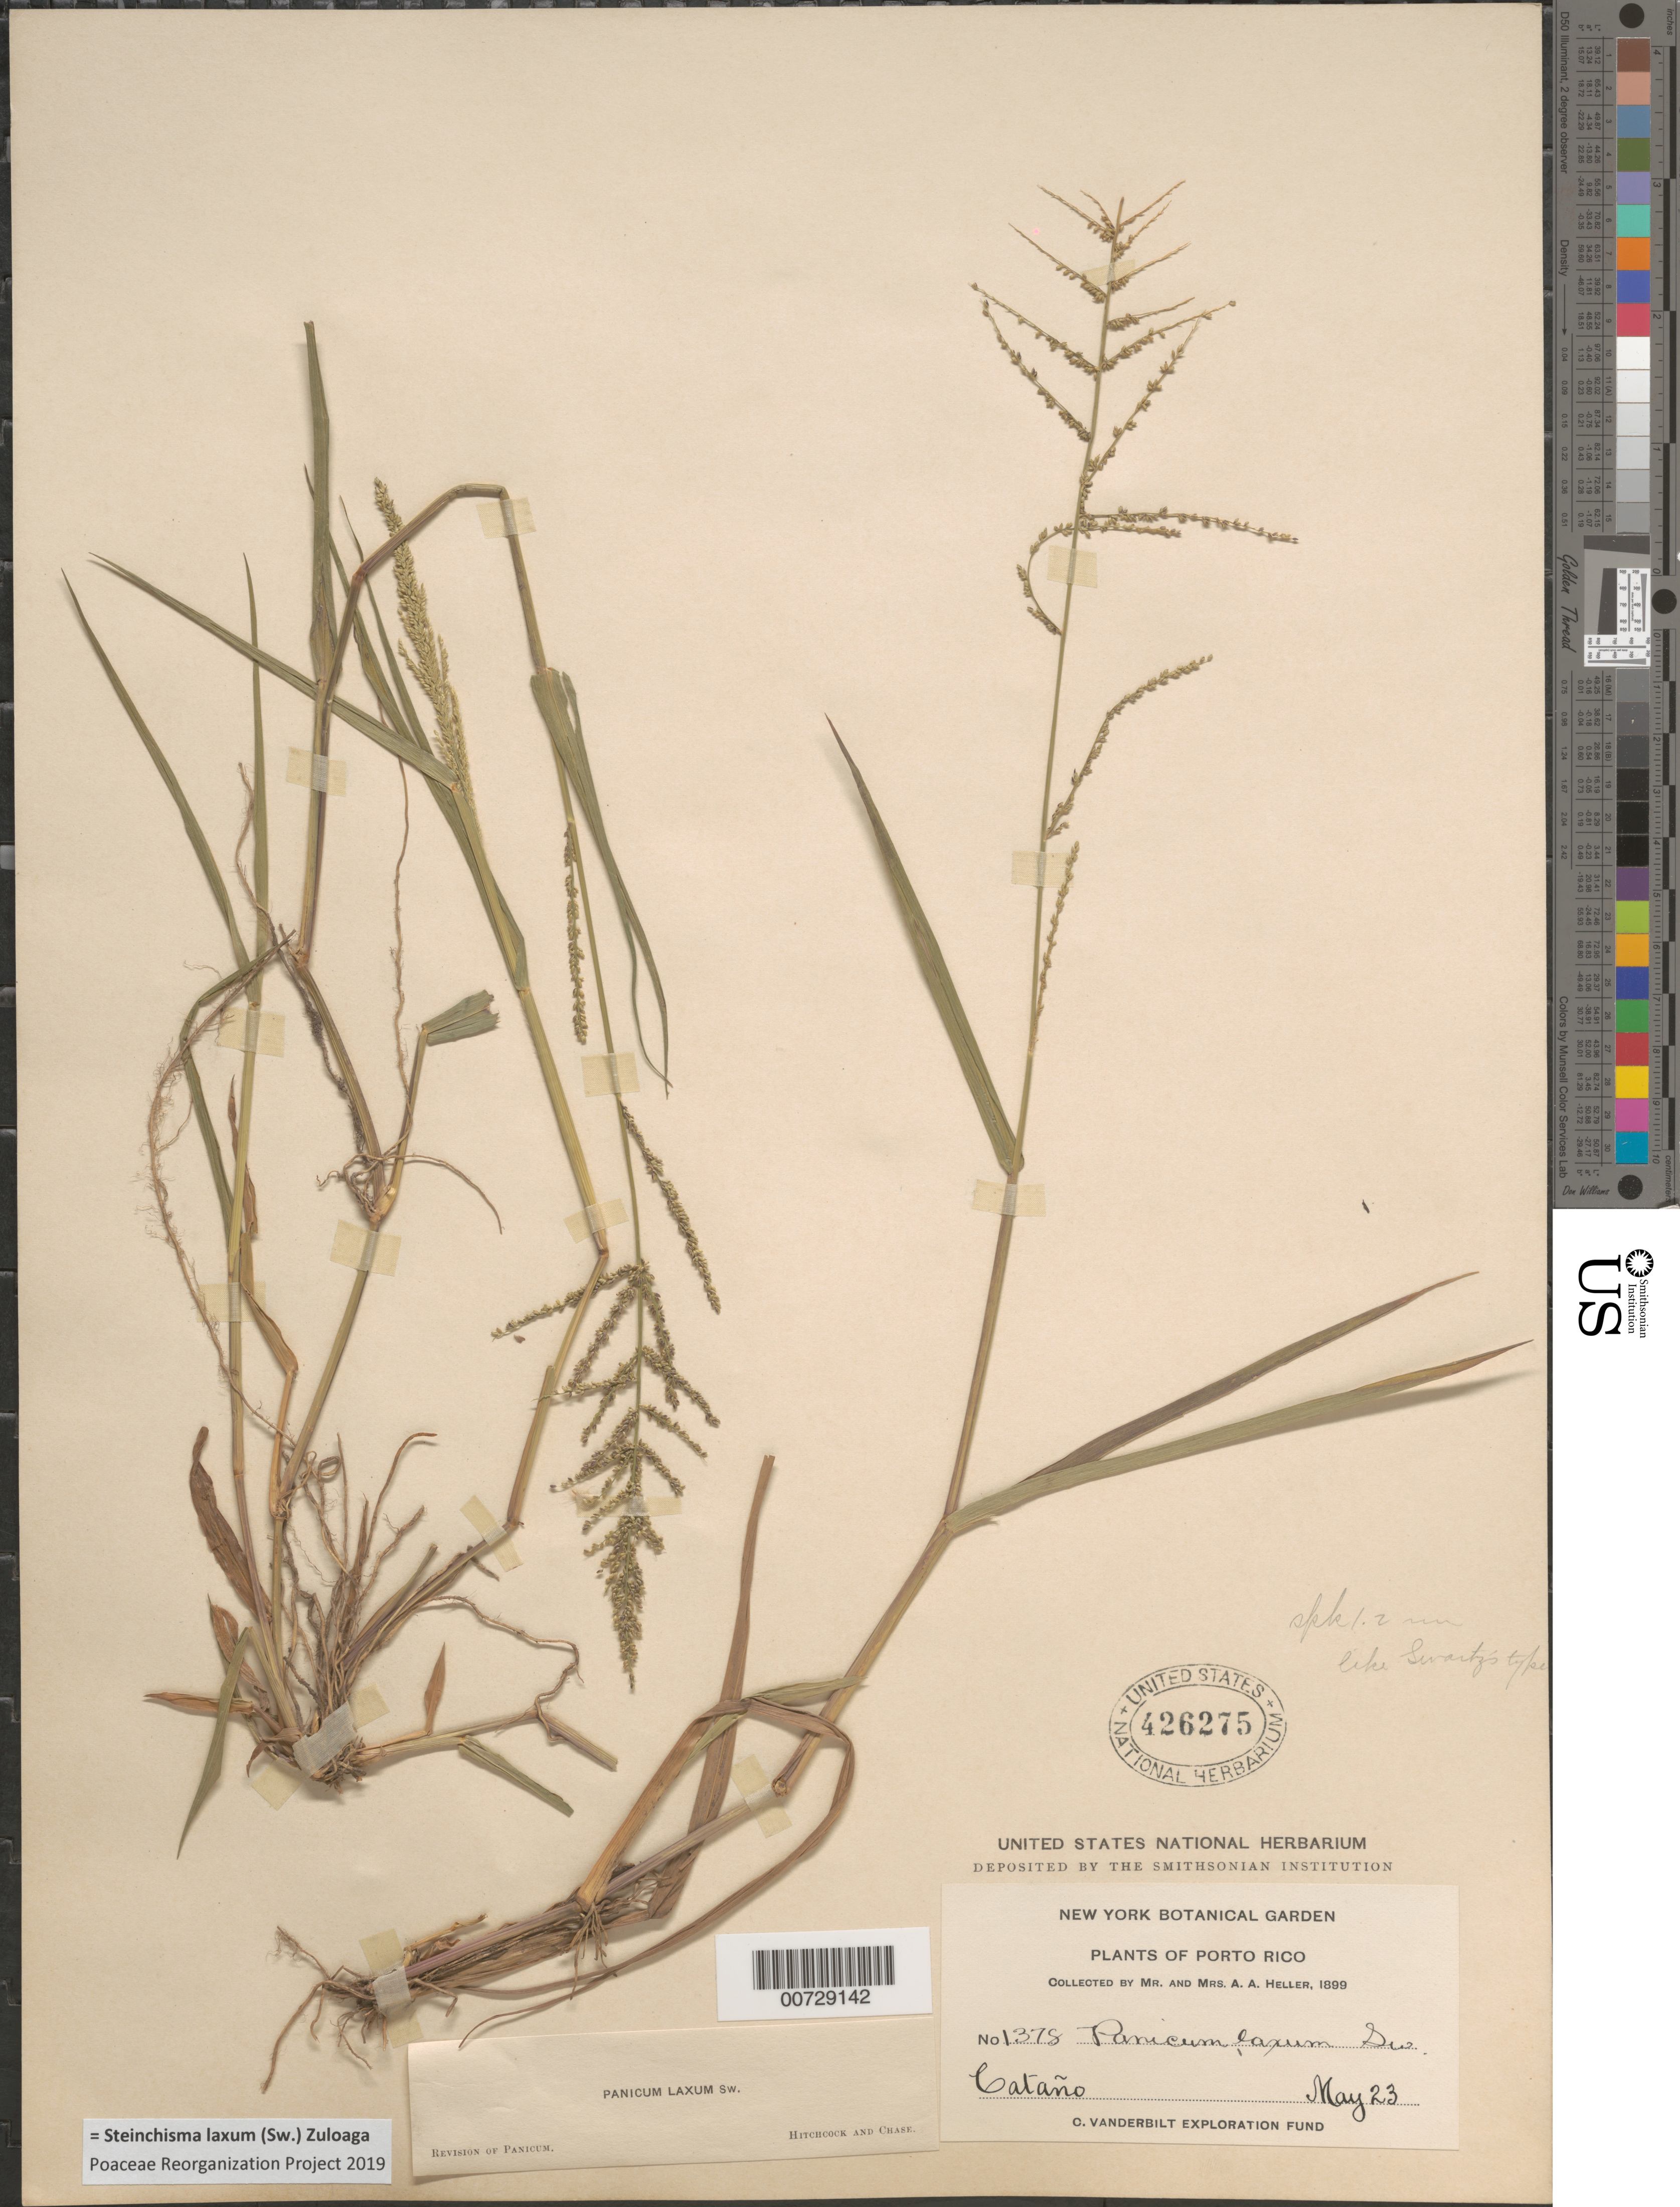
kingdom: Plantae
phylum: Tracheophyta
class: Liliopsida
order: Poales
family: Poaceae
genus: Steinchisma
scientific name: Steinchisma laxum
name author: (Sw.) Zuloaga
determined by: Hitchcock, Albert S.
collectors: A. A. Heller & E. G. Heller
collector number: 1378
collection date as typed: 23 May 1899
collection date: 1899-05-23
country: Puerto Rico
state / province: Cataño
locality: Cataño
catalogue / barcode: US 426275